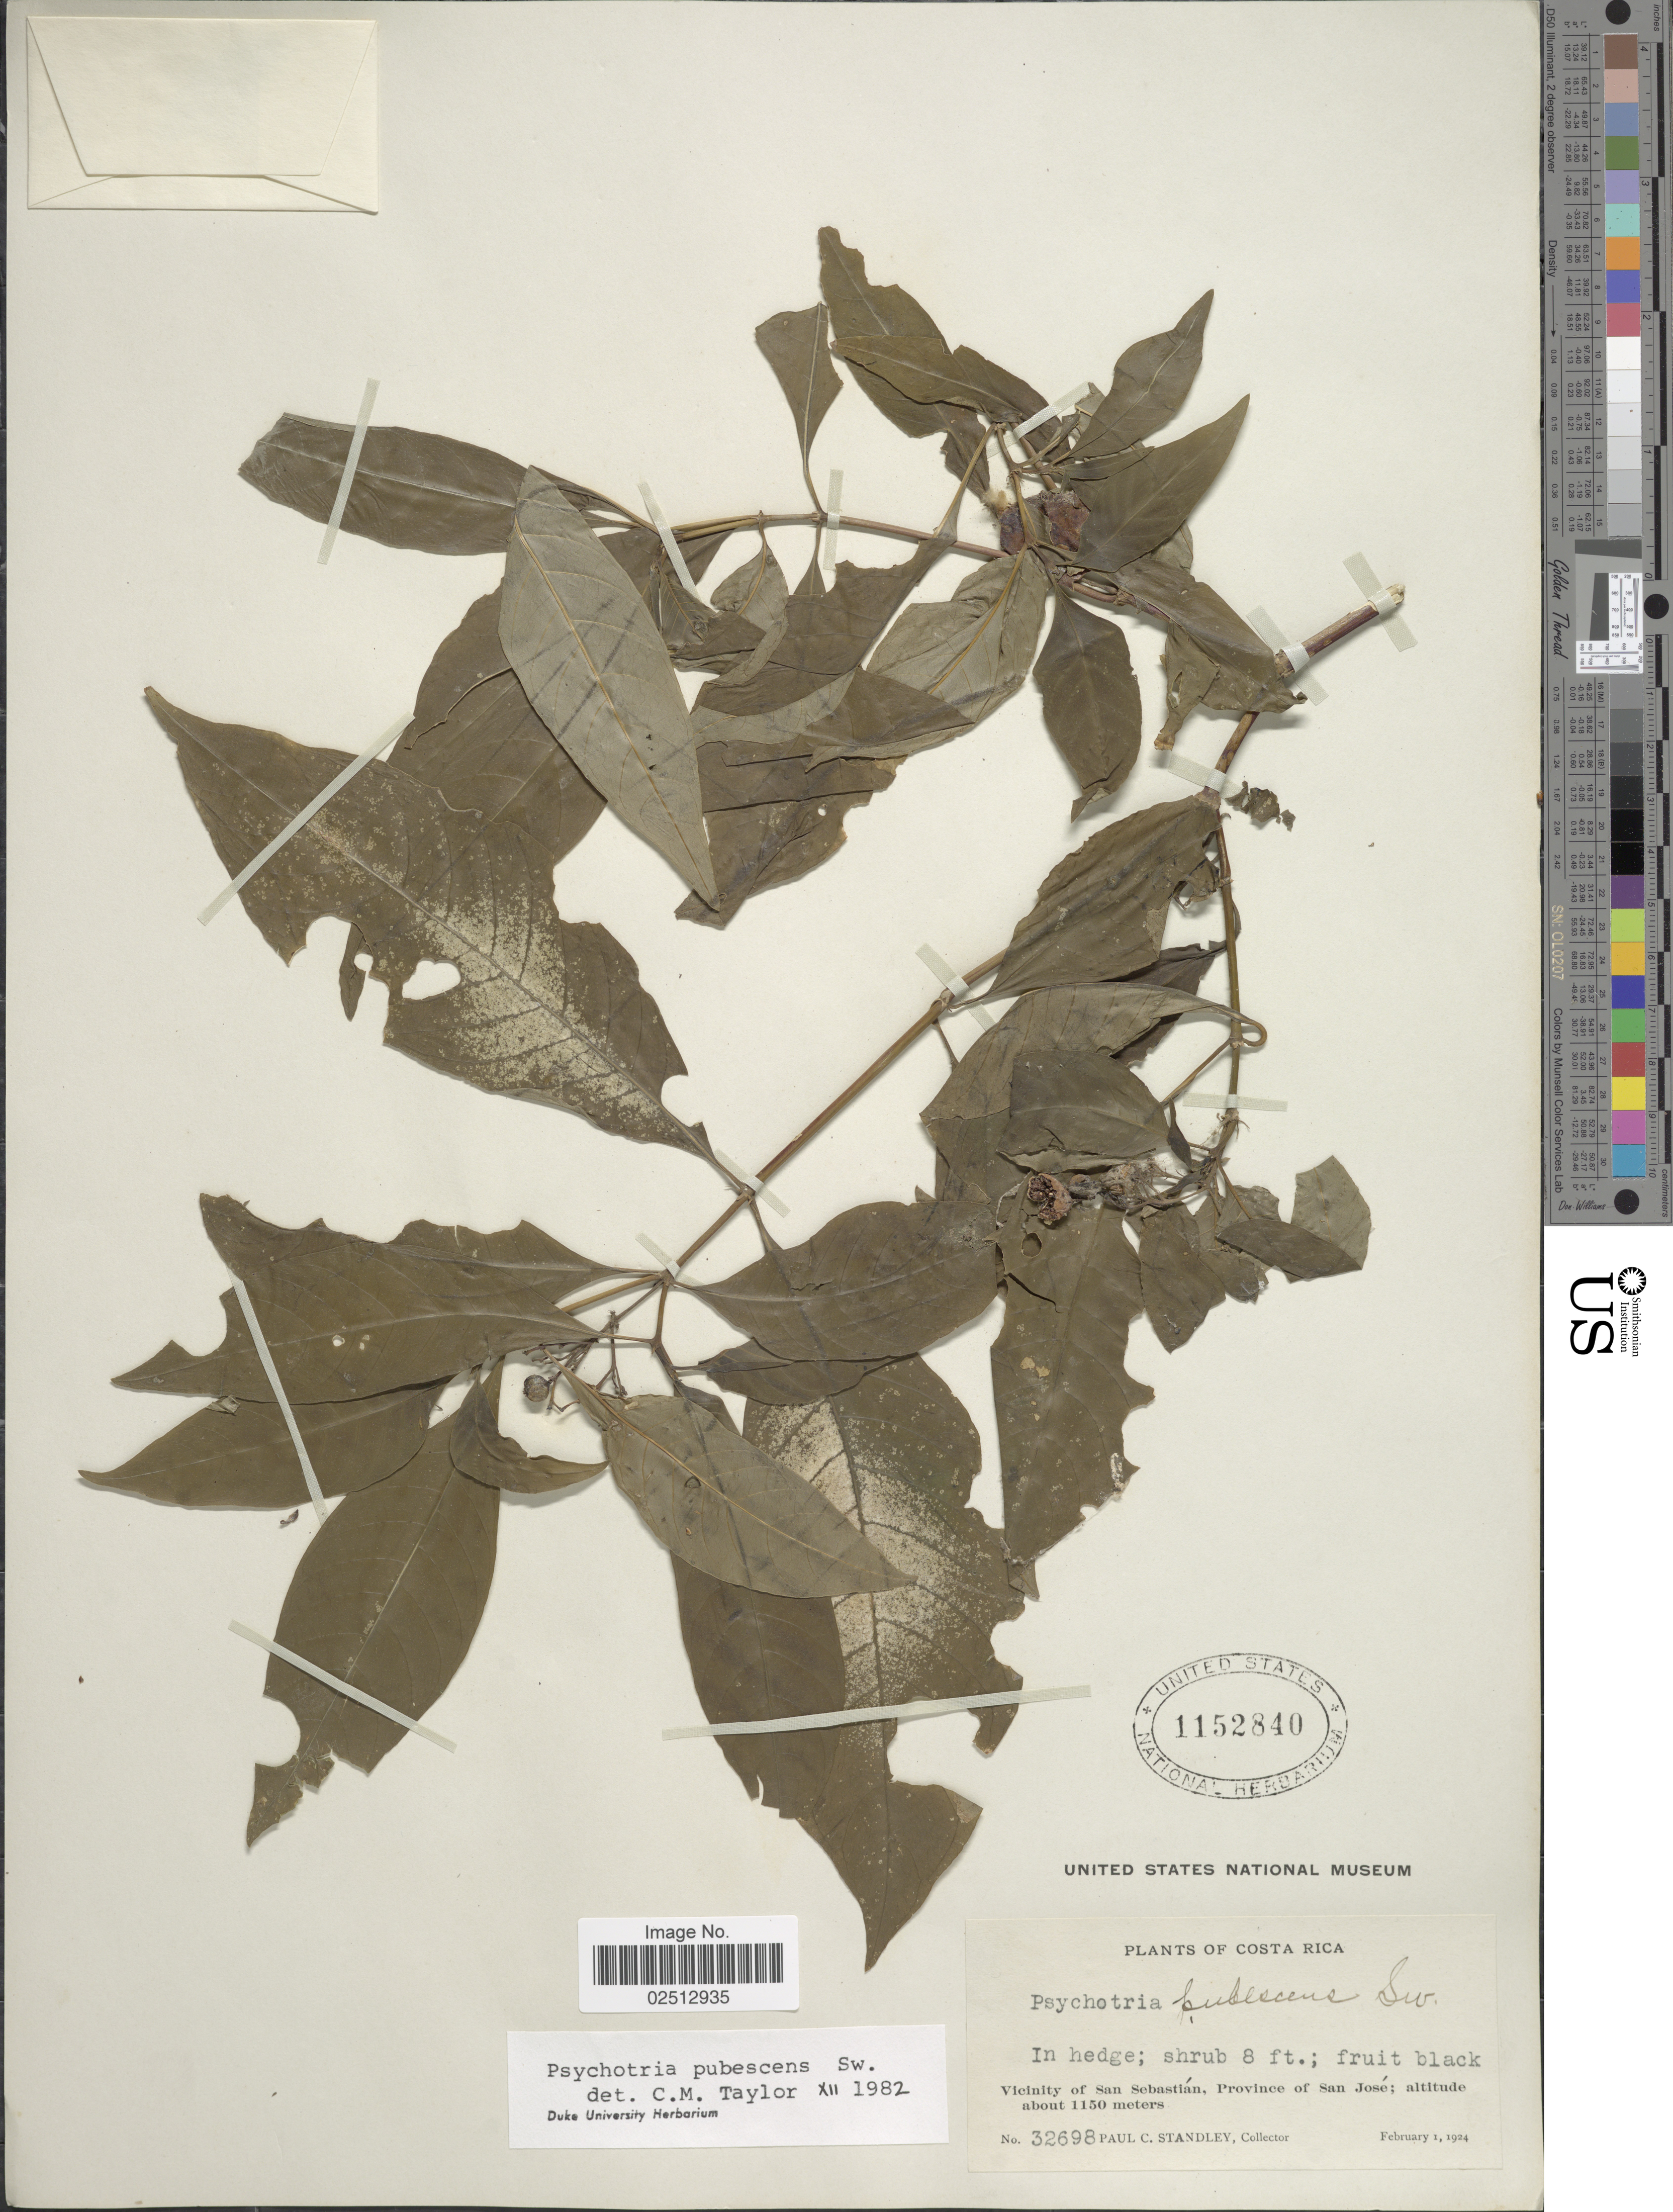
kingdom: Plantae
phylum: Tracheophyta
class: Magnoliopsida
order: Gentianales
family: Rubiaceae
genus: Psychotria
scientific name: Psychotria pubescens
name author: Sw.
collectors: P. C. Standley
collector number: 32698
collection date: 1924-02-01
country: Costa Rica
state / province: San José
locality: Vicinity of San Sebastian, Province of San Jose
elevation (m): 1150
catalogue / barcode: US 1152840